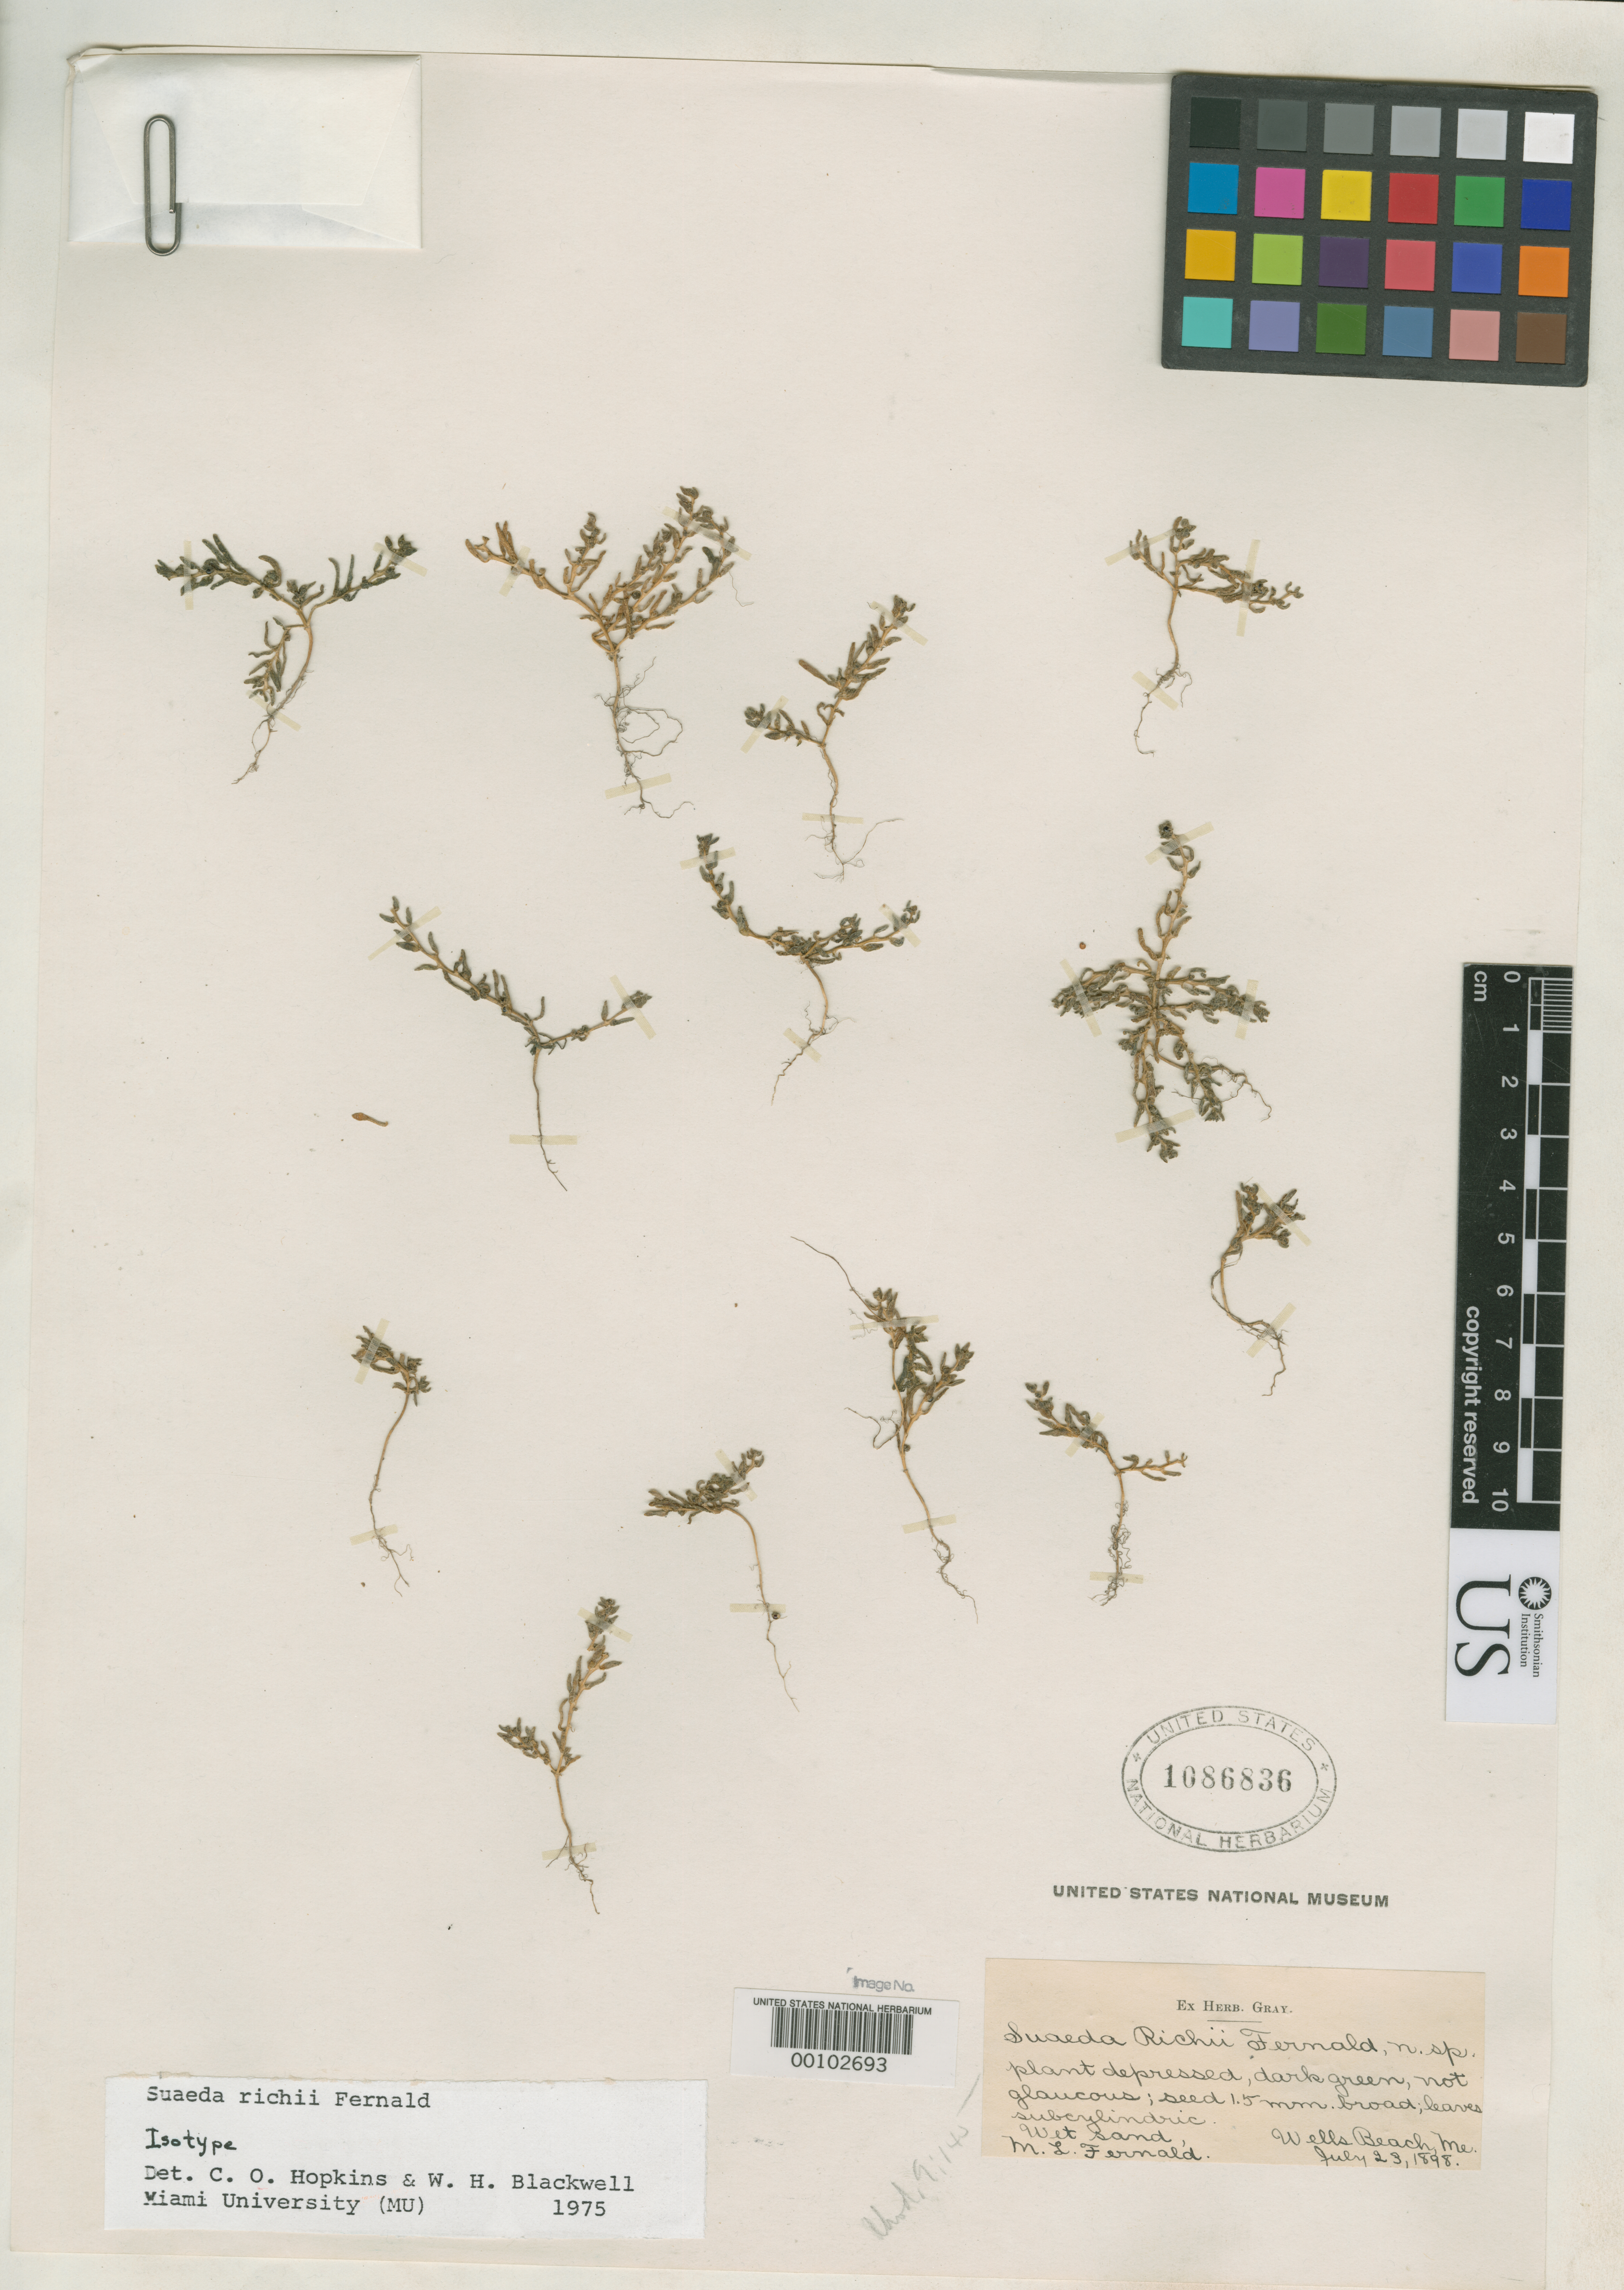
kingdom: Plantae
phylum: Tracheophyta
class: Magnoliopsida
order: Caryophyllales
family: Amaranthaceae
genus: Suaeda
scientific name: Suaeda richii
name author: Fernald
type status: Isotype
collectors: M. L. Fernald & J. Parlin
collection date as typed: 23 Jul 1898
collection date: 1898-07-23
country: United States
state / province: Maine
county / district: York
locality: Wells Beach.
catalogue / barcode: US 1086836